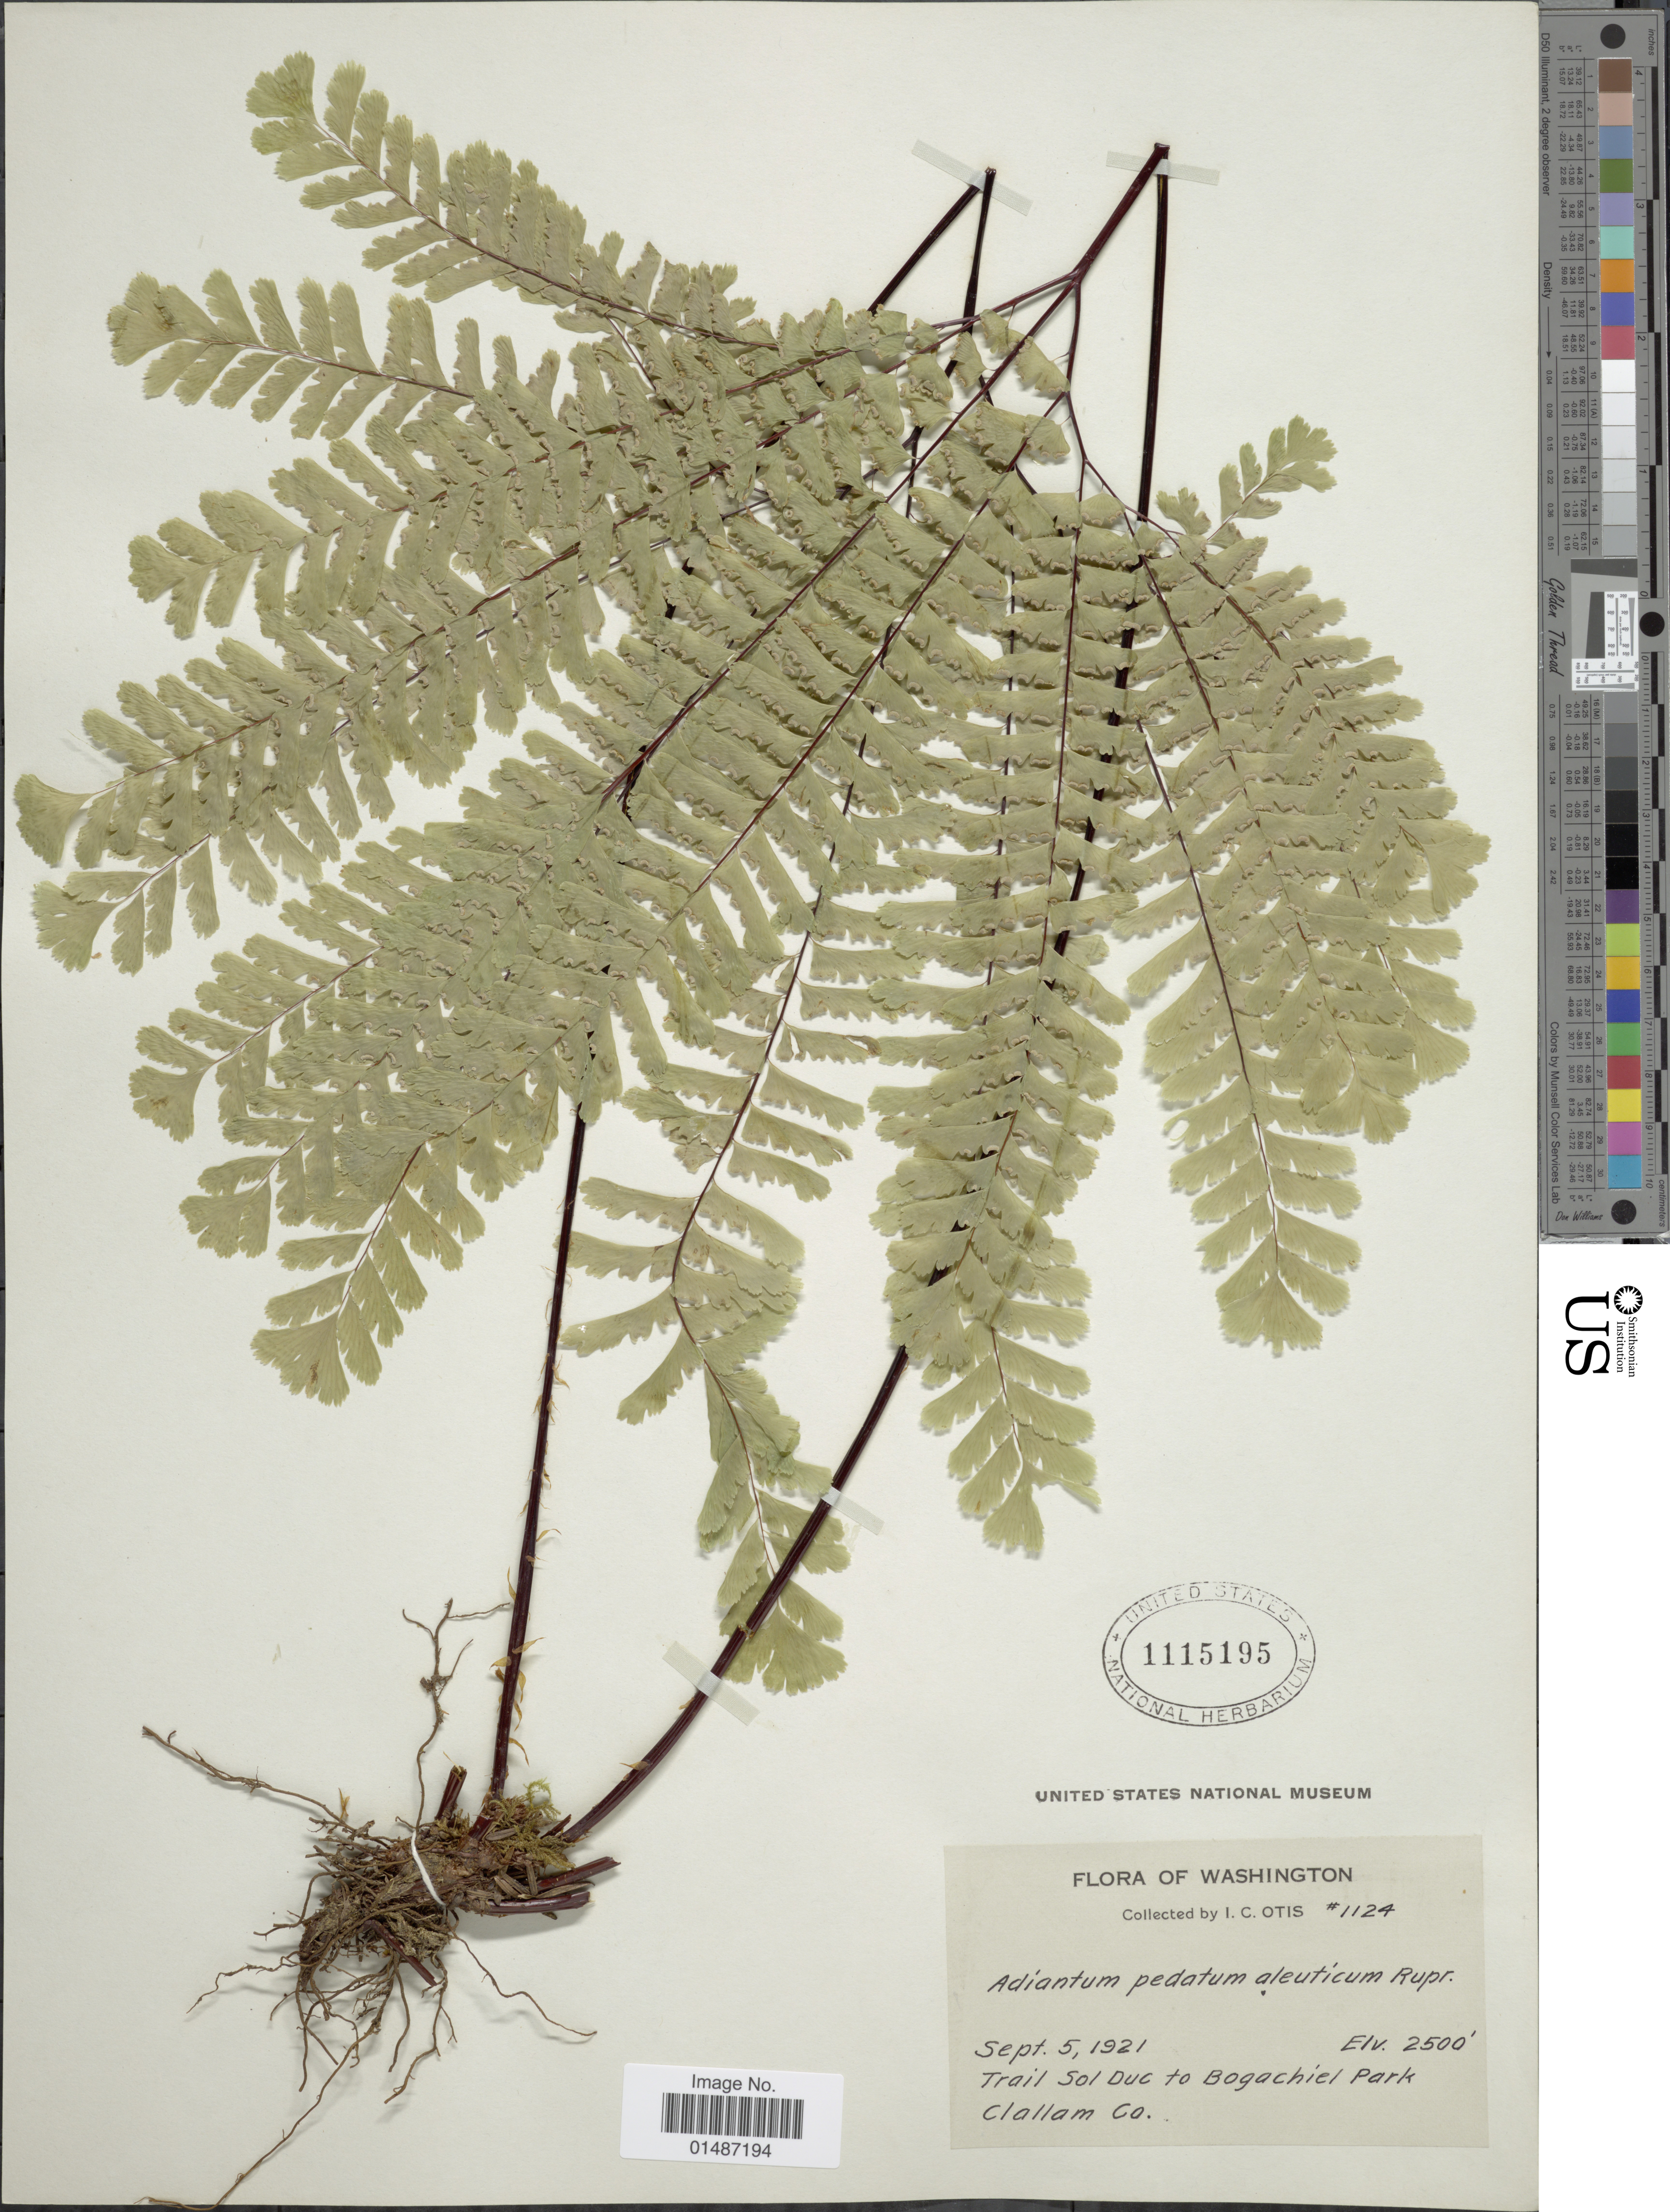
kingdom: Plantae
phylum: Tracheophyta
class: Polypodiopsida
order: Polypodiales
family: Pteridaceae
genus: Adiantum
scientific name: Adiantum pedatum subsp. aleuticum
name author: (Rupr.) Calder & Roy L. Taylor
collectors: I. C. Otis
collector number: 1124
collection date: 1921-09-05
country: United States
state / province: Washington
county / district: Clallam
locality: Trail Sol Duc to Bogachiel Park, Clallam Co.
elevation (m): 762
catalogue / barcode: US 1115195